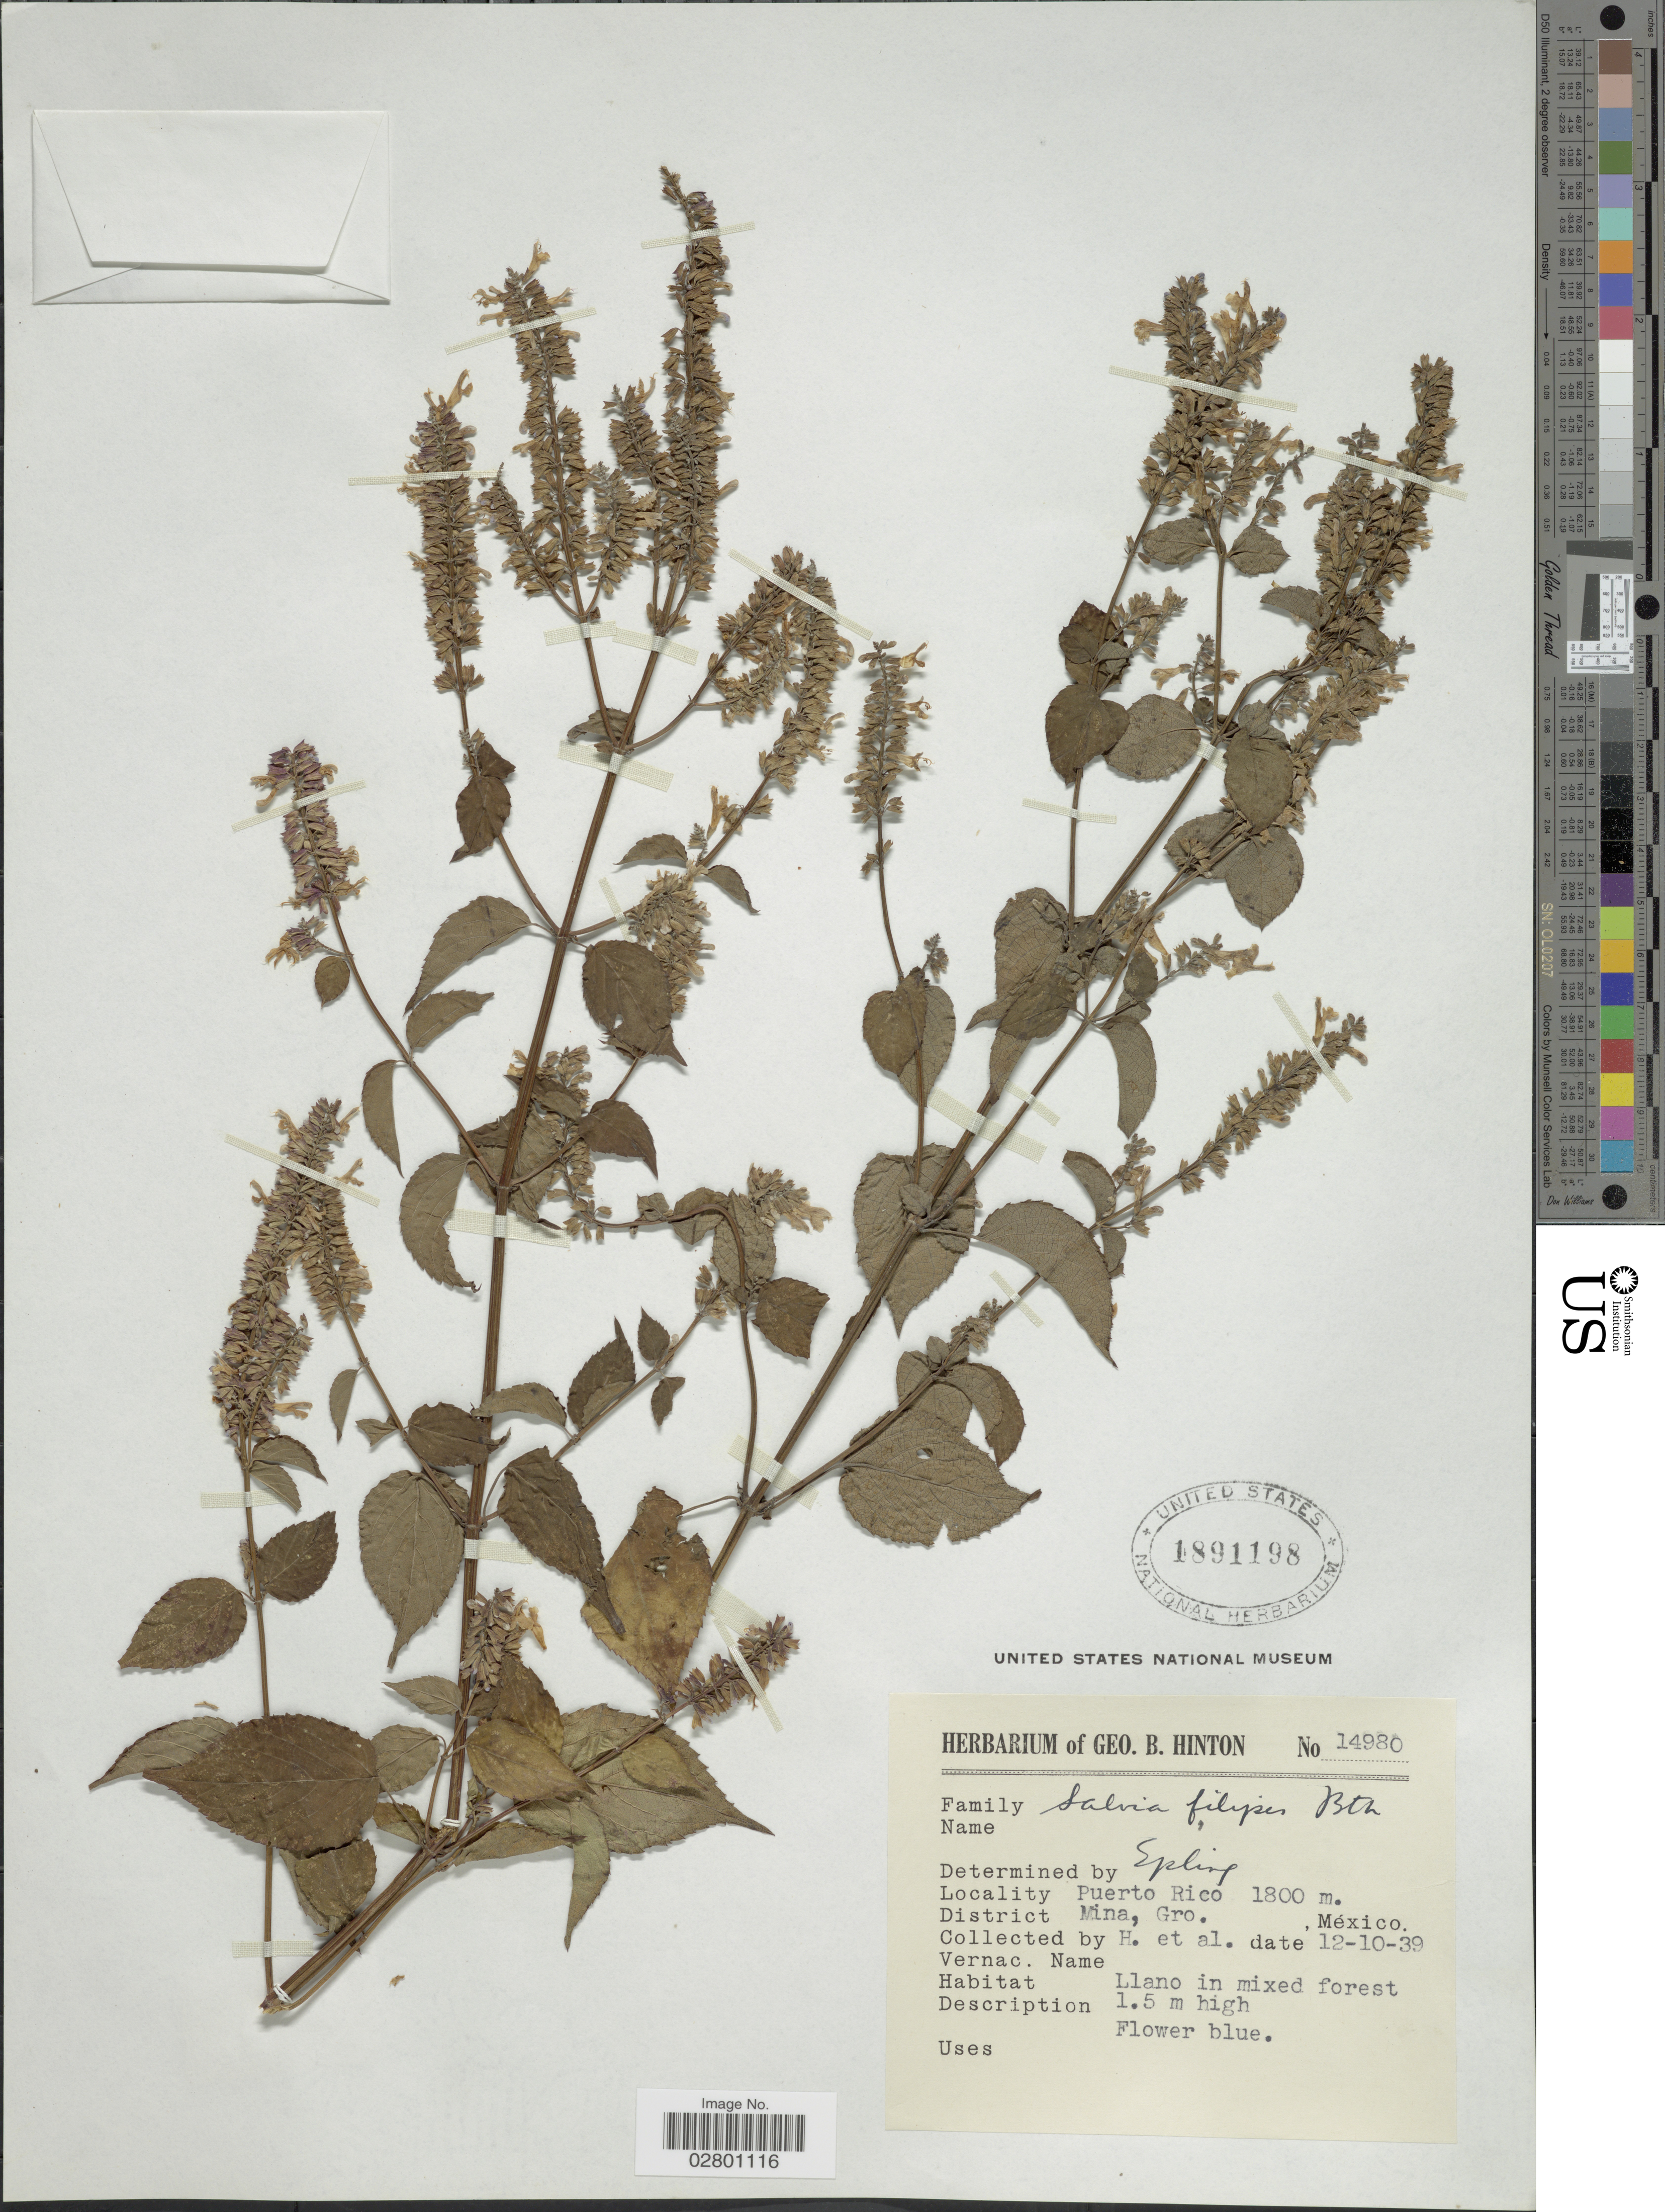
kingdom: Plantae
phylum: Tracheophyta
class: Magnoliopsida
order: Lamiales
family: Lamiaceae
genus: Salvia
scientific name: Salvia filipes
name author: Benth.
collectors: G. B. Hinton & et al.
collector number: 14980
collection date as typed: Transcribed d/m/y: 12/10/39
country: Mexico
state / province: Guerrero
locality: Puerto Rico, District Mina, Gro.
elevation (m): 1800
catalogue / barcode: US 1891198